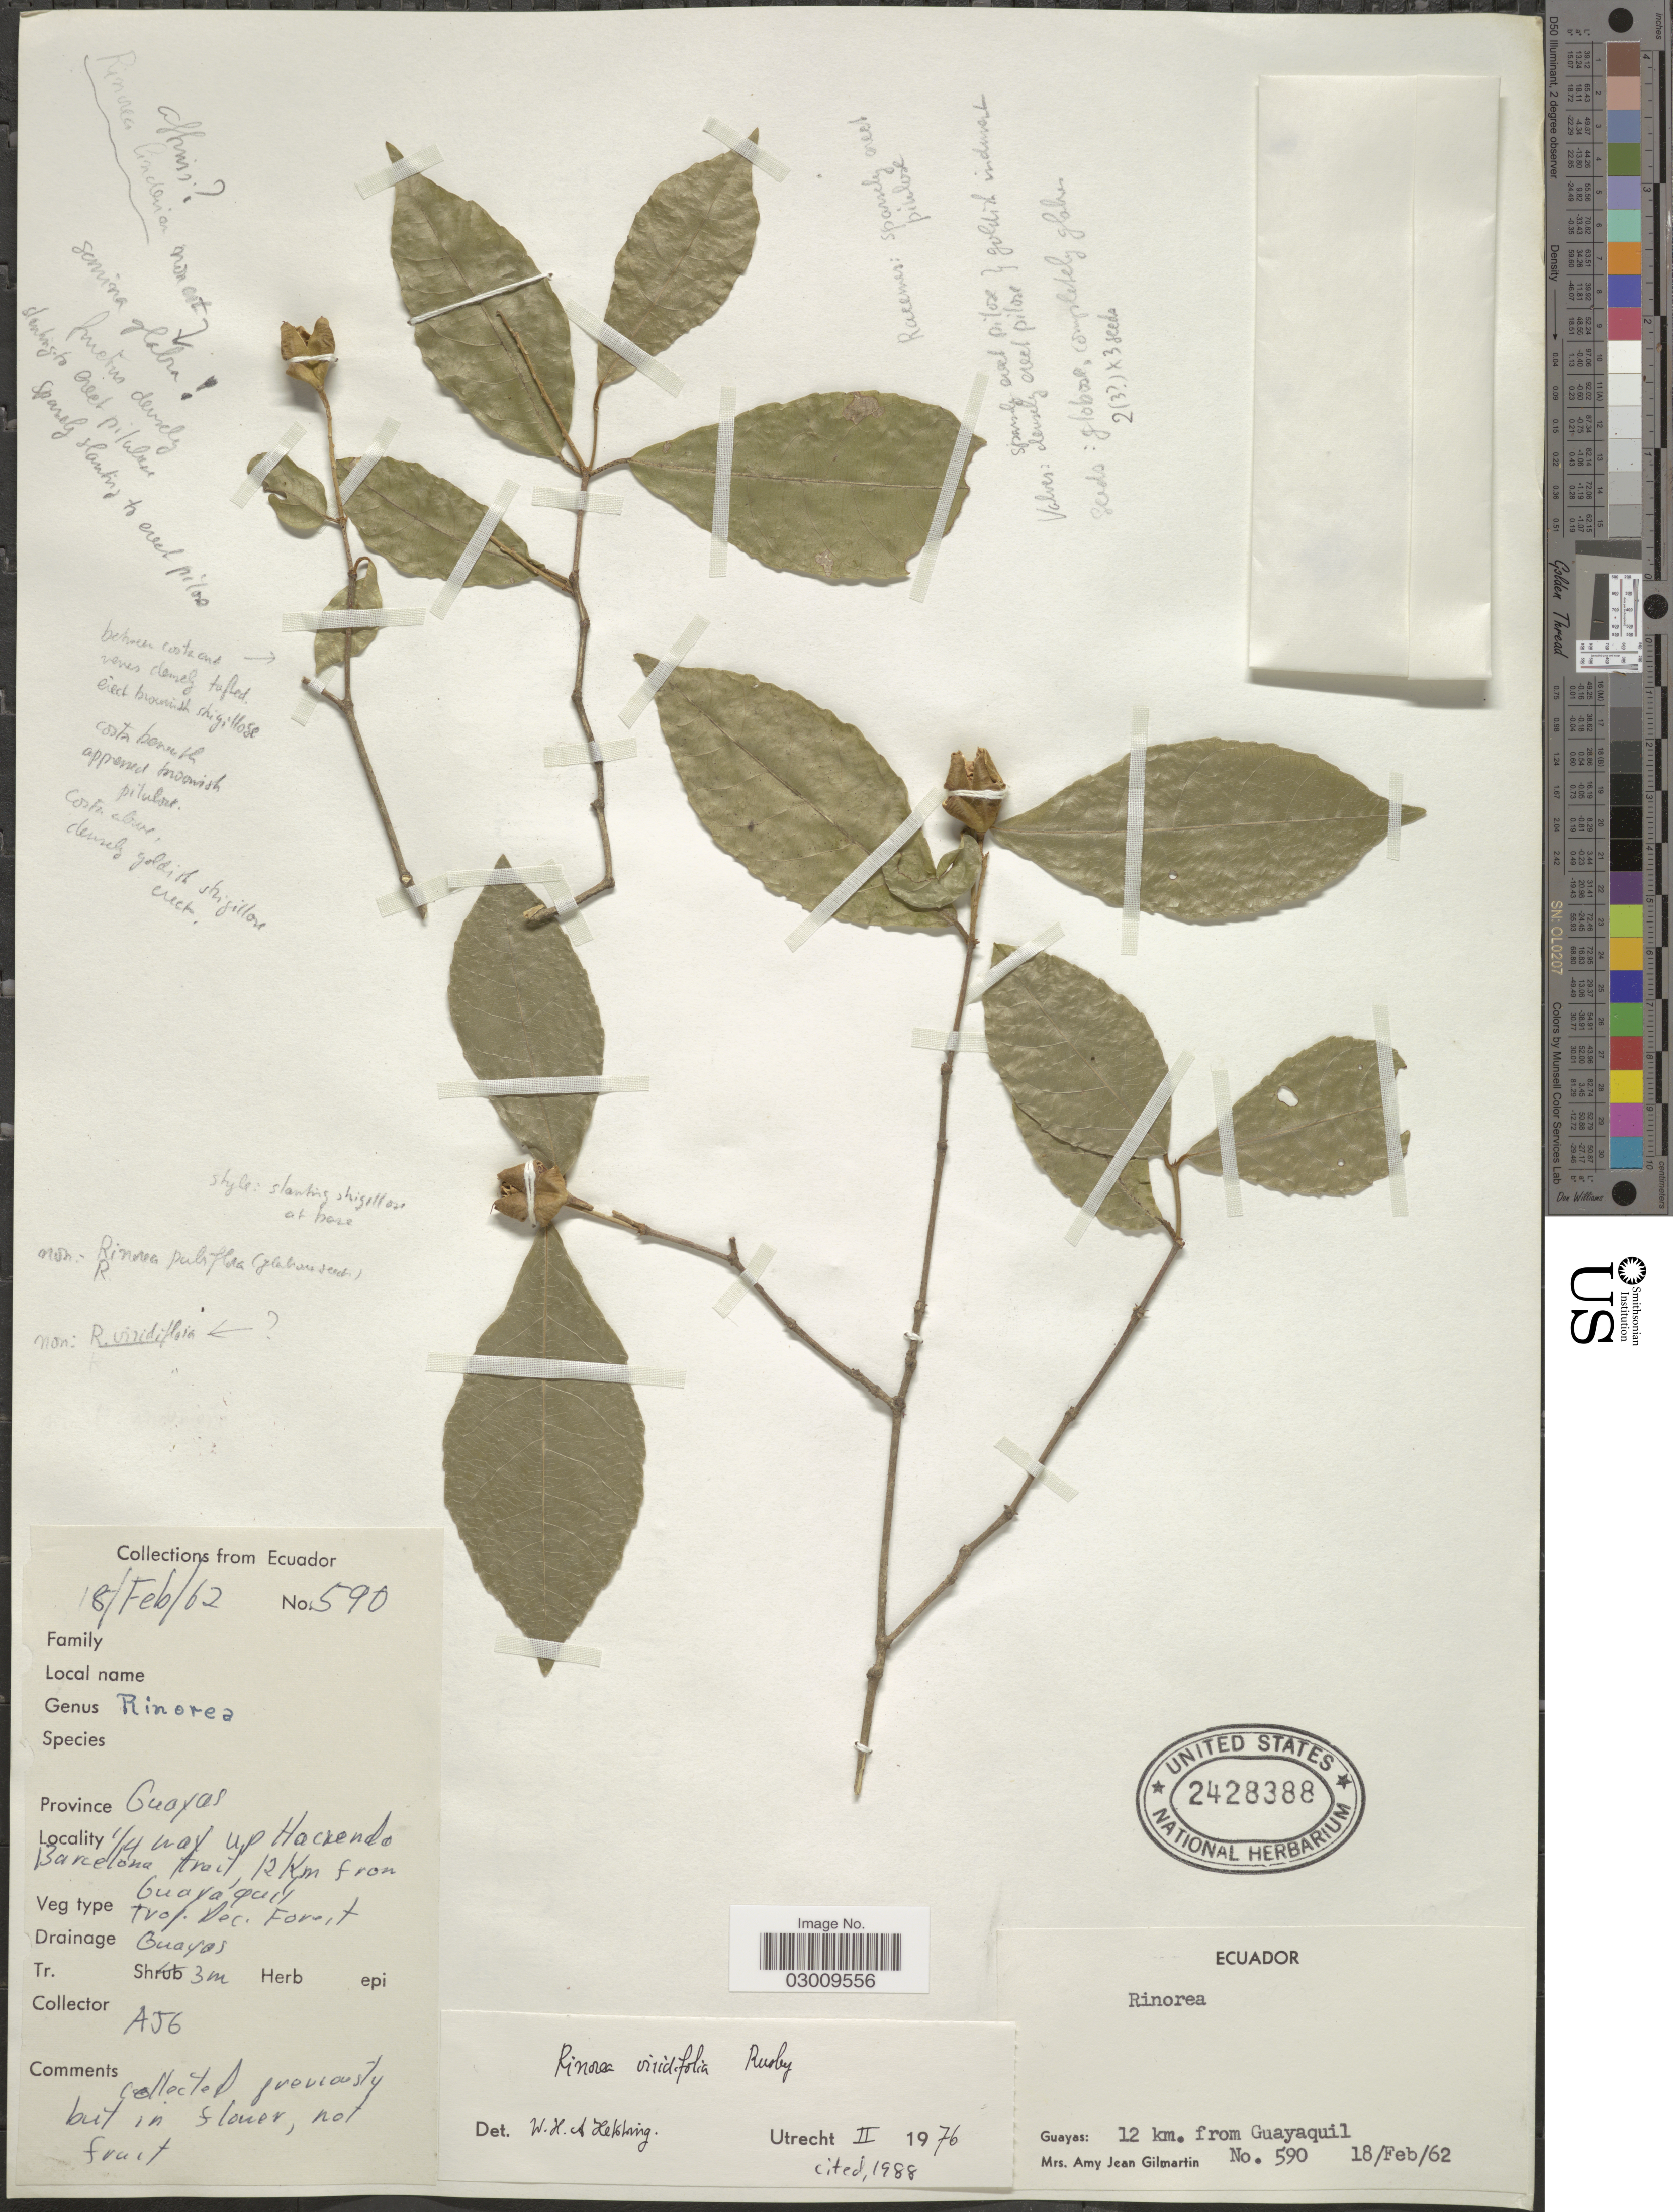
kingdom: Plantae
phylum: Tracheophyta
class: Magnoliopsida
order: Malpighiales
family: Violaceae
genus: Rinorea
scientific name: Rinorea deflexa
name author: (Benth.) S.F. Blake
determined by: Hoyos-Gomez, S. E.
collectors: A. J. Gilmartin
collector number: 590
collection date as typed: Transcribed d/m/y: 18/2/62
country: Ecuador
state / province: Guayas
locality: ¼ way up Hacienda Barcelona trail, 12 Km from Guayaquil.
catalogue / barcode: US 2428388